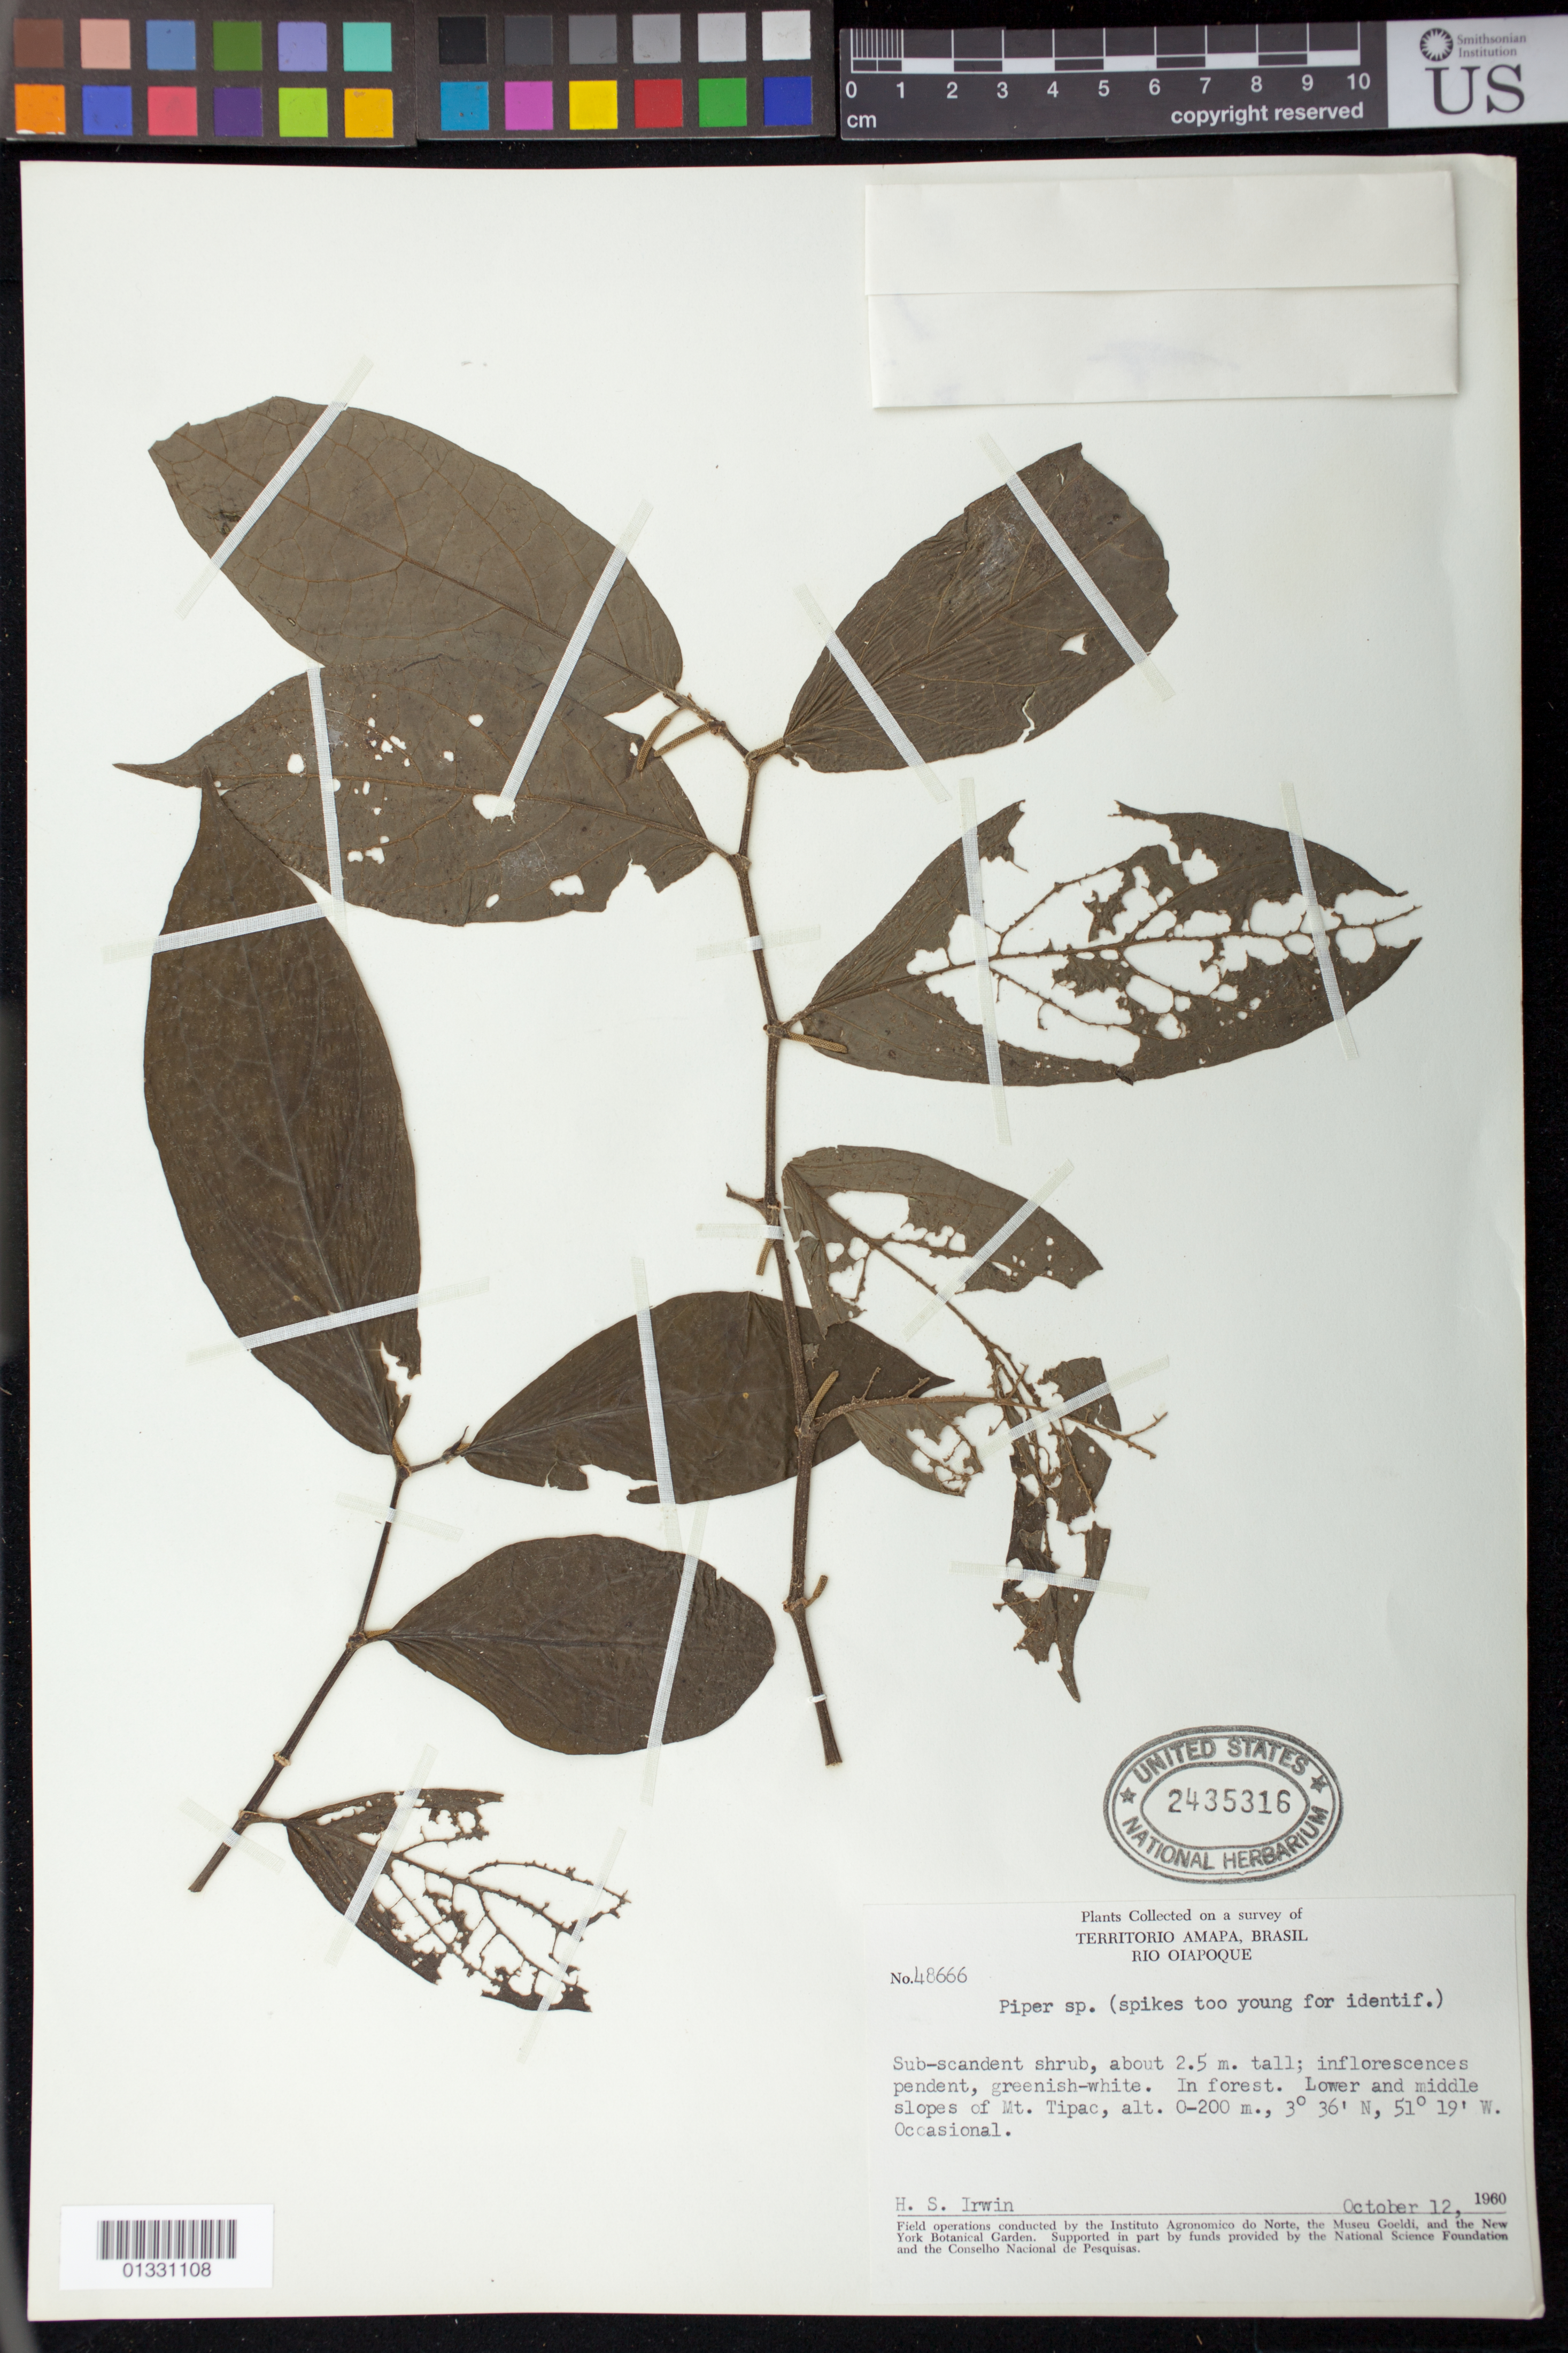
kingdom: Plantae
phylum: Tracheophyta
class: Magnoliopsida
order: Piperales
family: Piperaceae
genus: Piper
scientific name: Piper sp.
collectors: H. Irwin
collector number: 48666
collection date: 1960-10-12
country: Brazil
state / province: Amapá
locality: Rio Oiapoque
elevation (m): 0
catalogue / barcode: US 2435316